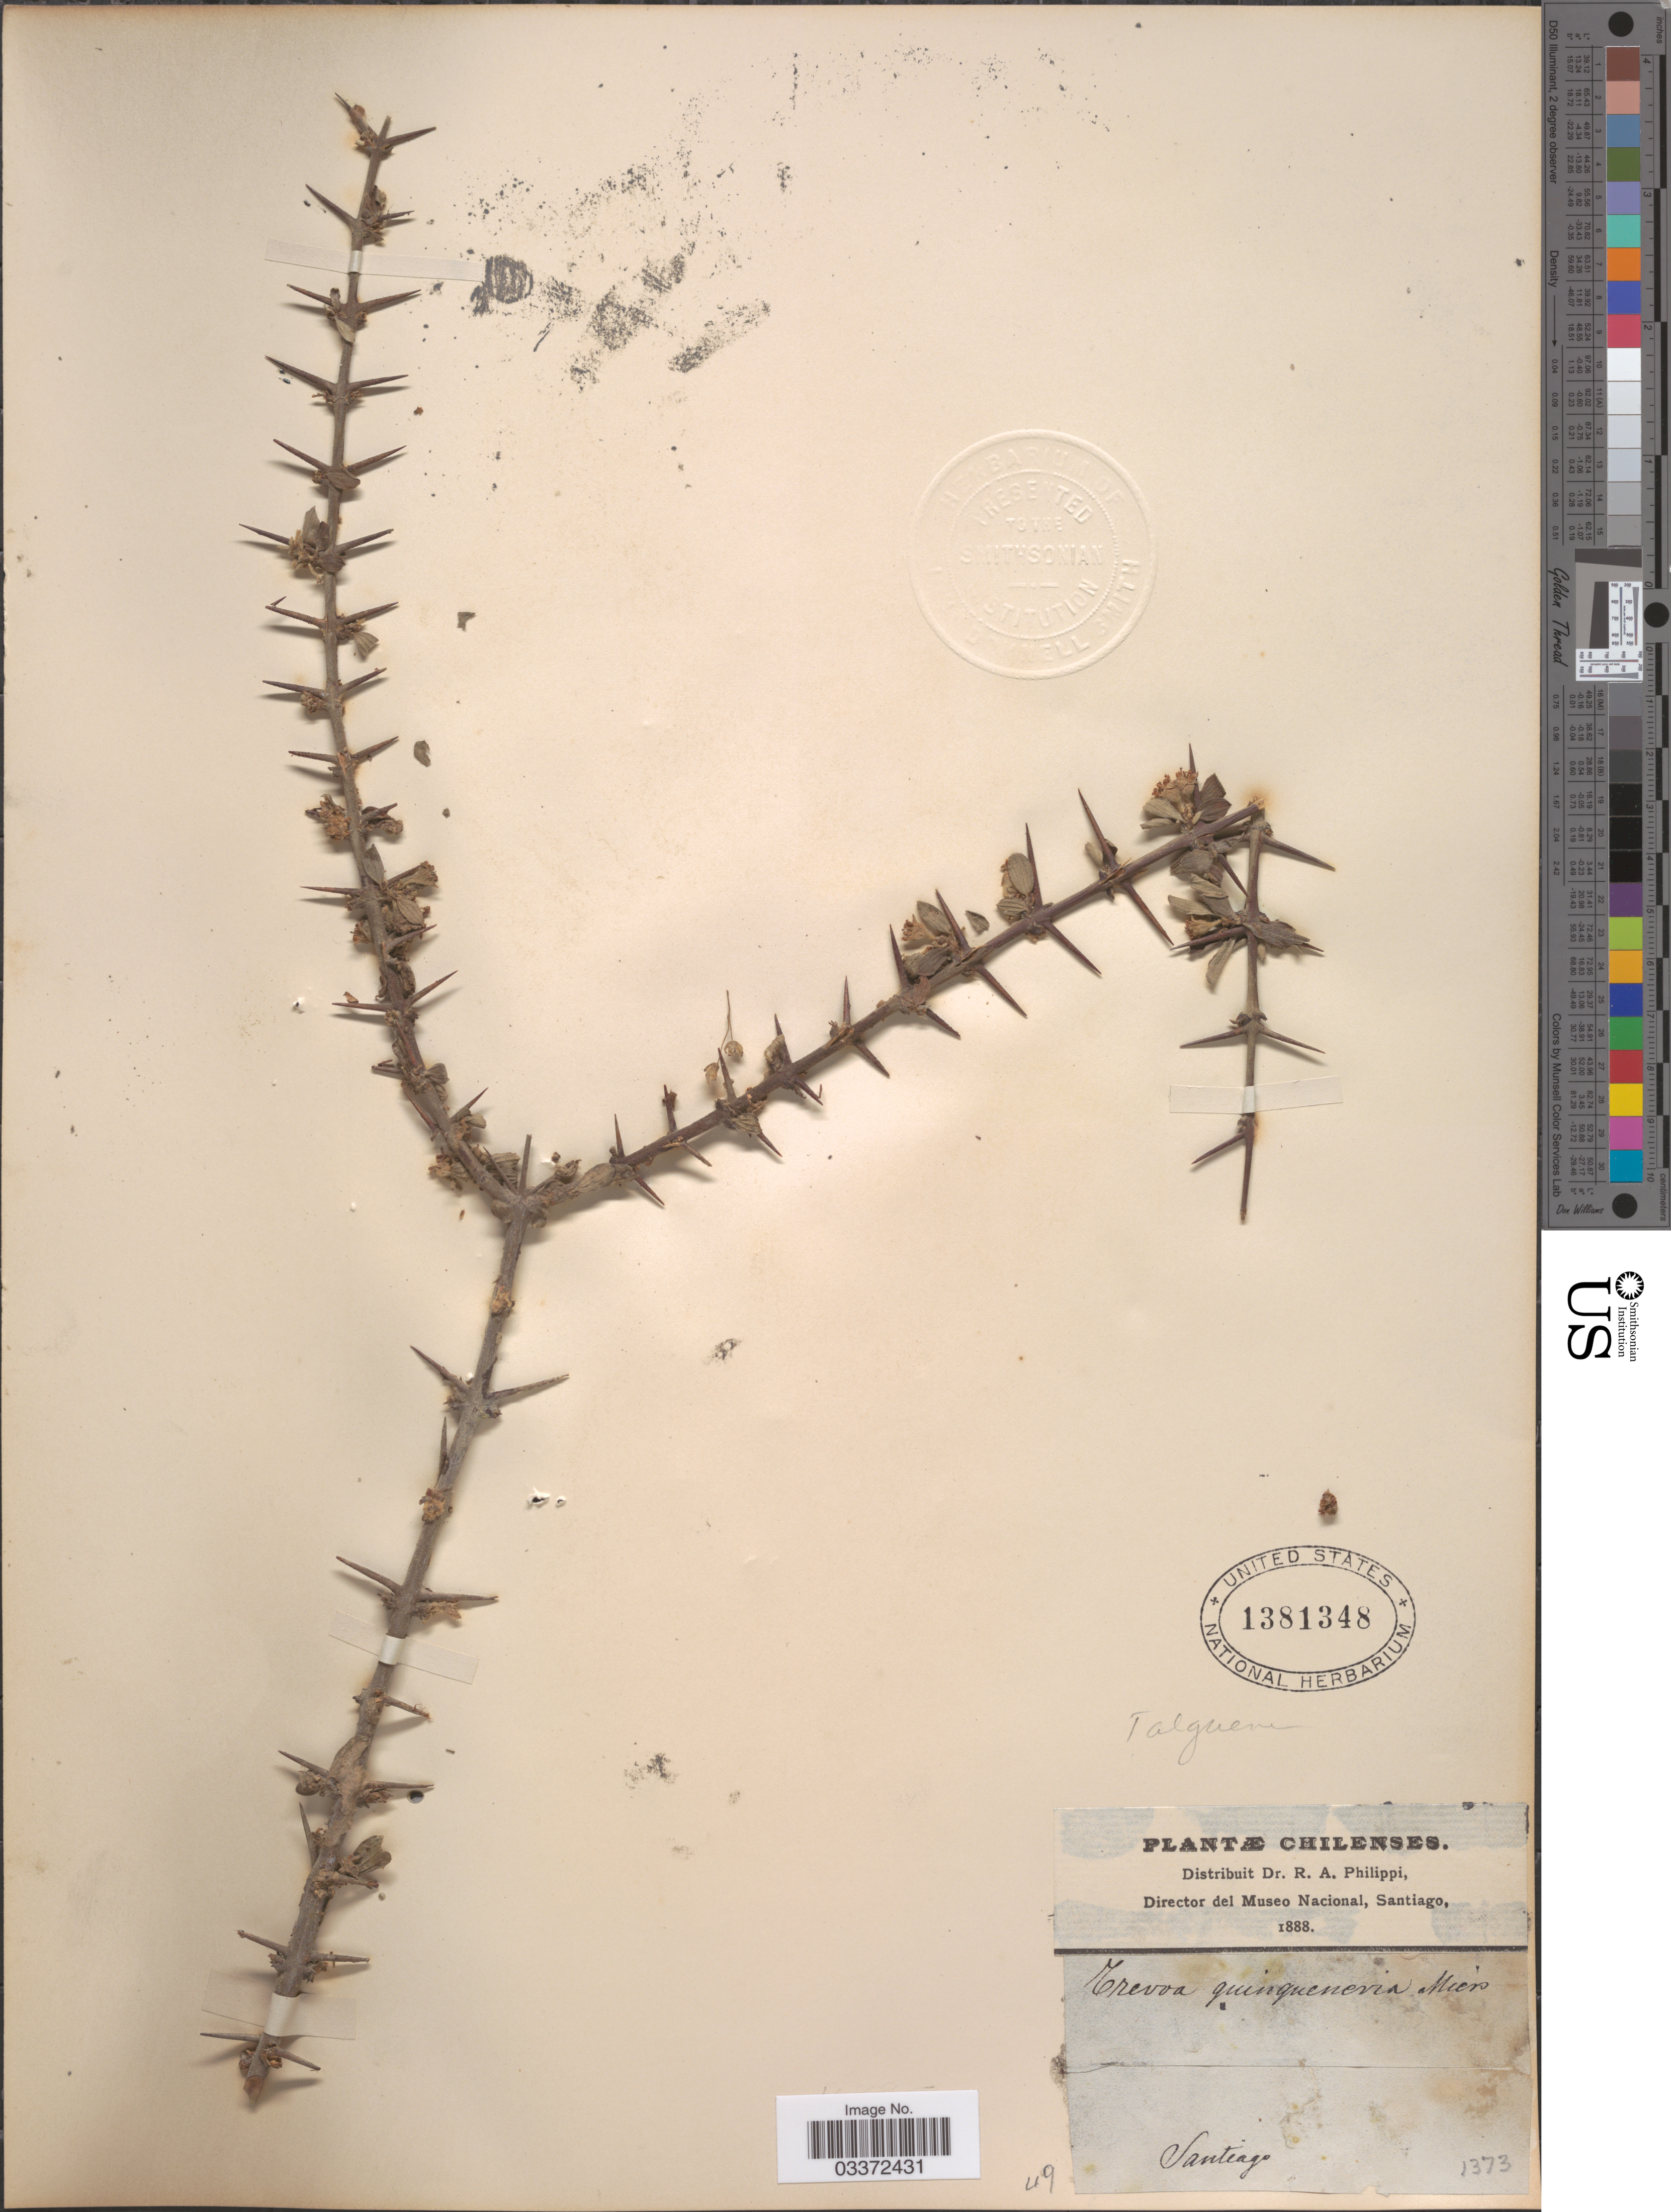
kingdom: Plantae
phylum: Tracheophyta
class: Magnoliopsida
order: Rosales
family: Rhamnaceae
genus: Trevoa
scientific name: Trevoa quinquenervia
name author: Gillies & Hook.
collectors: ex. herb. R.A. Philippi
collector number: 1373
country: Chile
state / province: Región Metropolitana (RM)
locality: Santiago.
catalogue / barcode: US 1381348